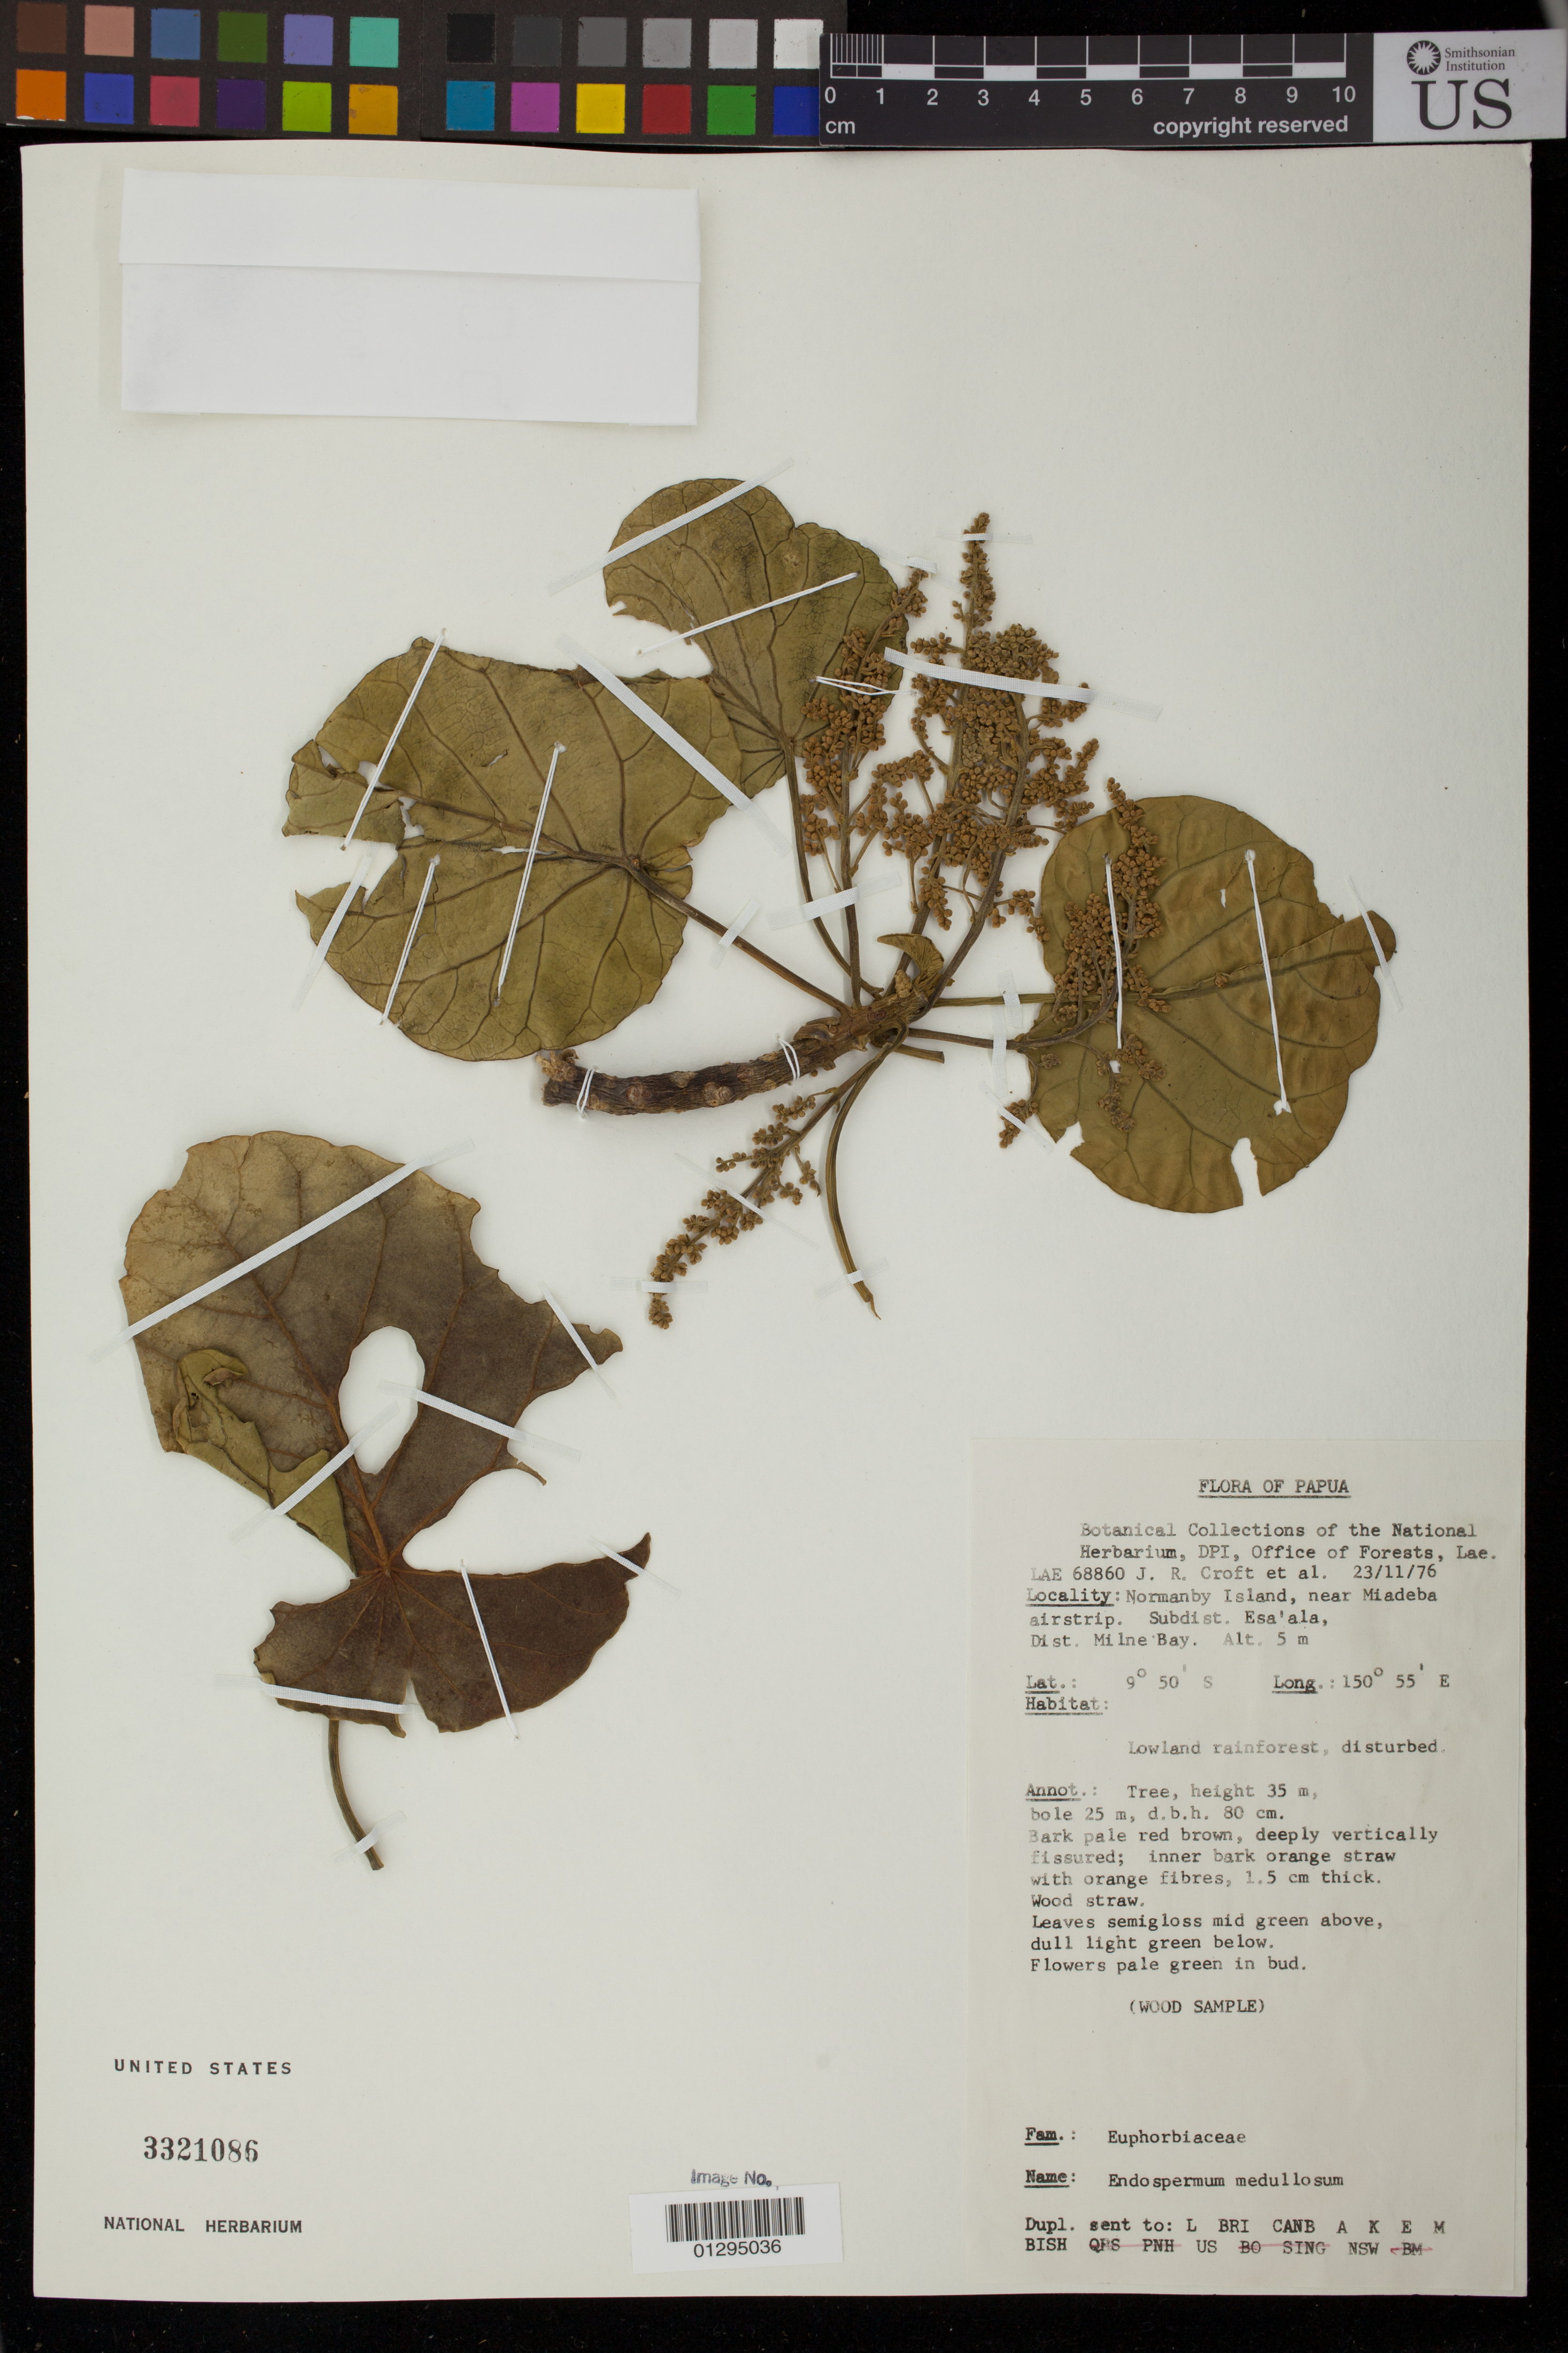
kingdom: Plantae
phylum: Tracheophyta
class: Magnoliopsida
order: Malpighiales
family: Euphorbiaceae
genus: Endospermum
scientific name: Endospermum medullosum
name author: L.S. Sm.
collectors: J. R. Croft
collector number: LAE 68860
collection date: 1976-11-23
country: Papua New Guinea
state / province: Milne Bay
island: Normanby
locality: Normanby Island, near Miadeba airstrip. Subdist. Esa'ala,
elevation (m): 5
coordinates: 9°50'S, 150°55'E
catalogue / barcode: US 3321086